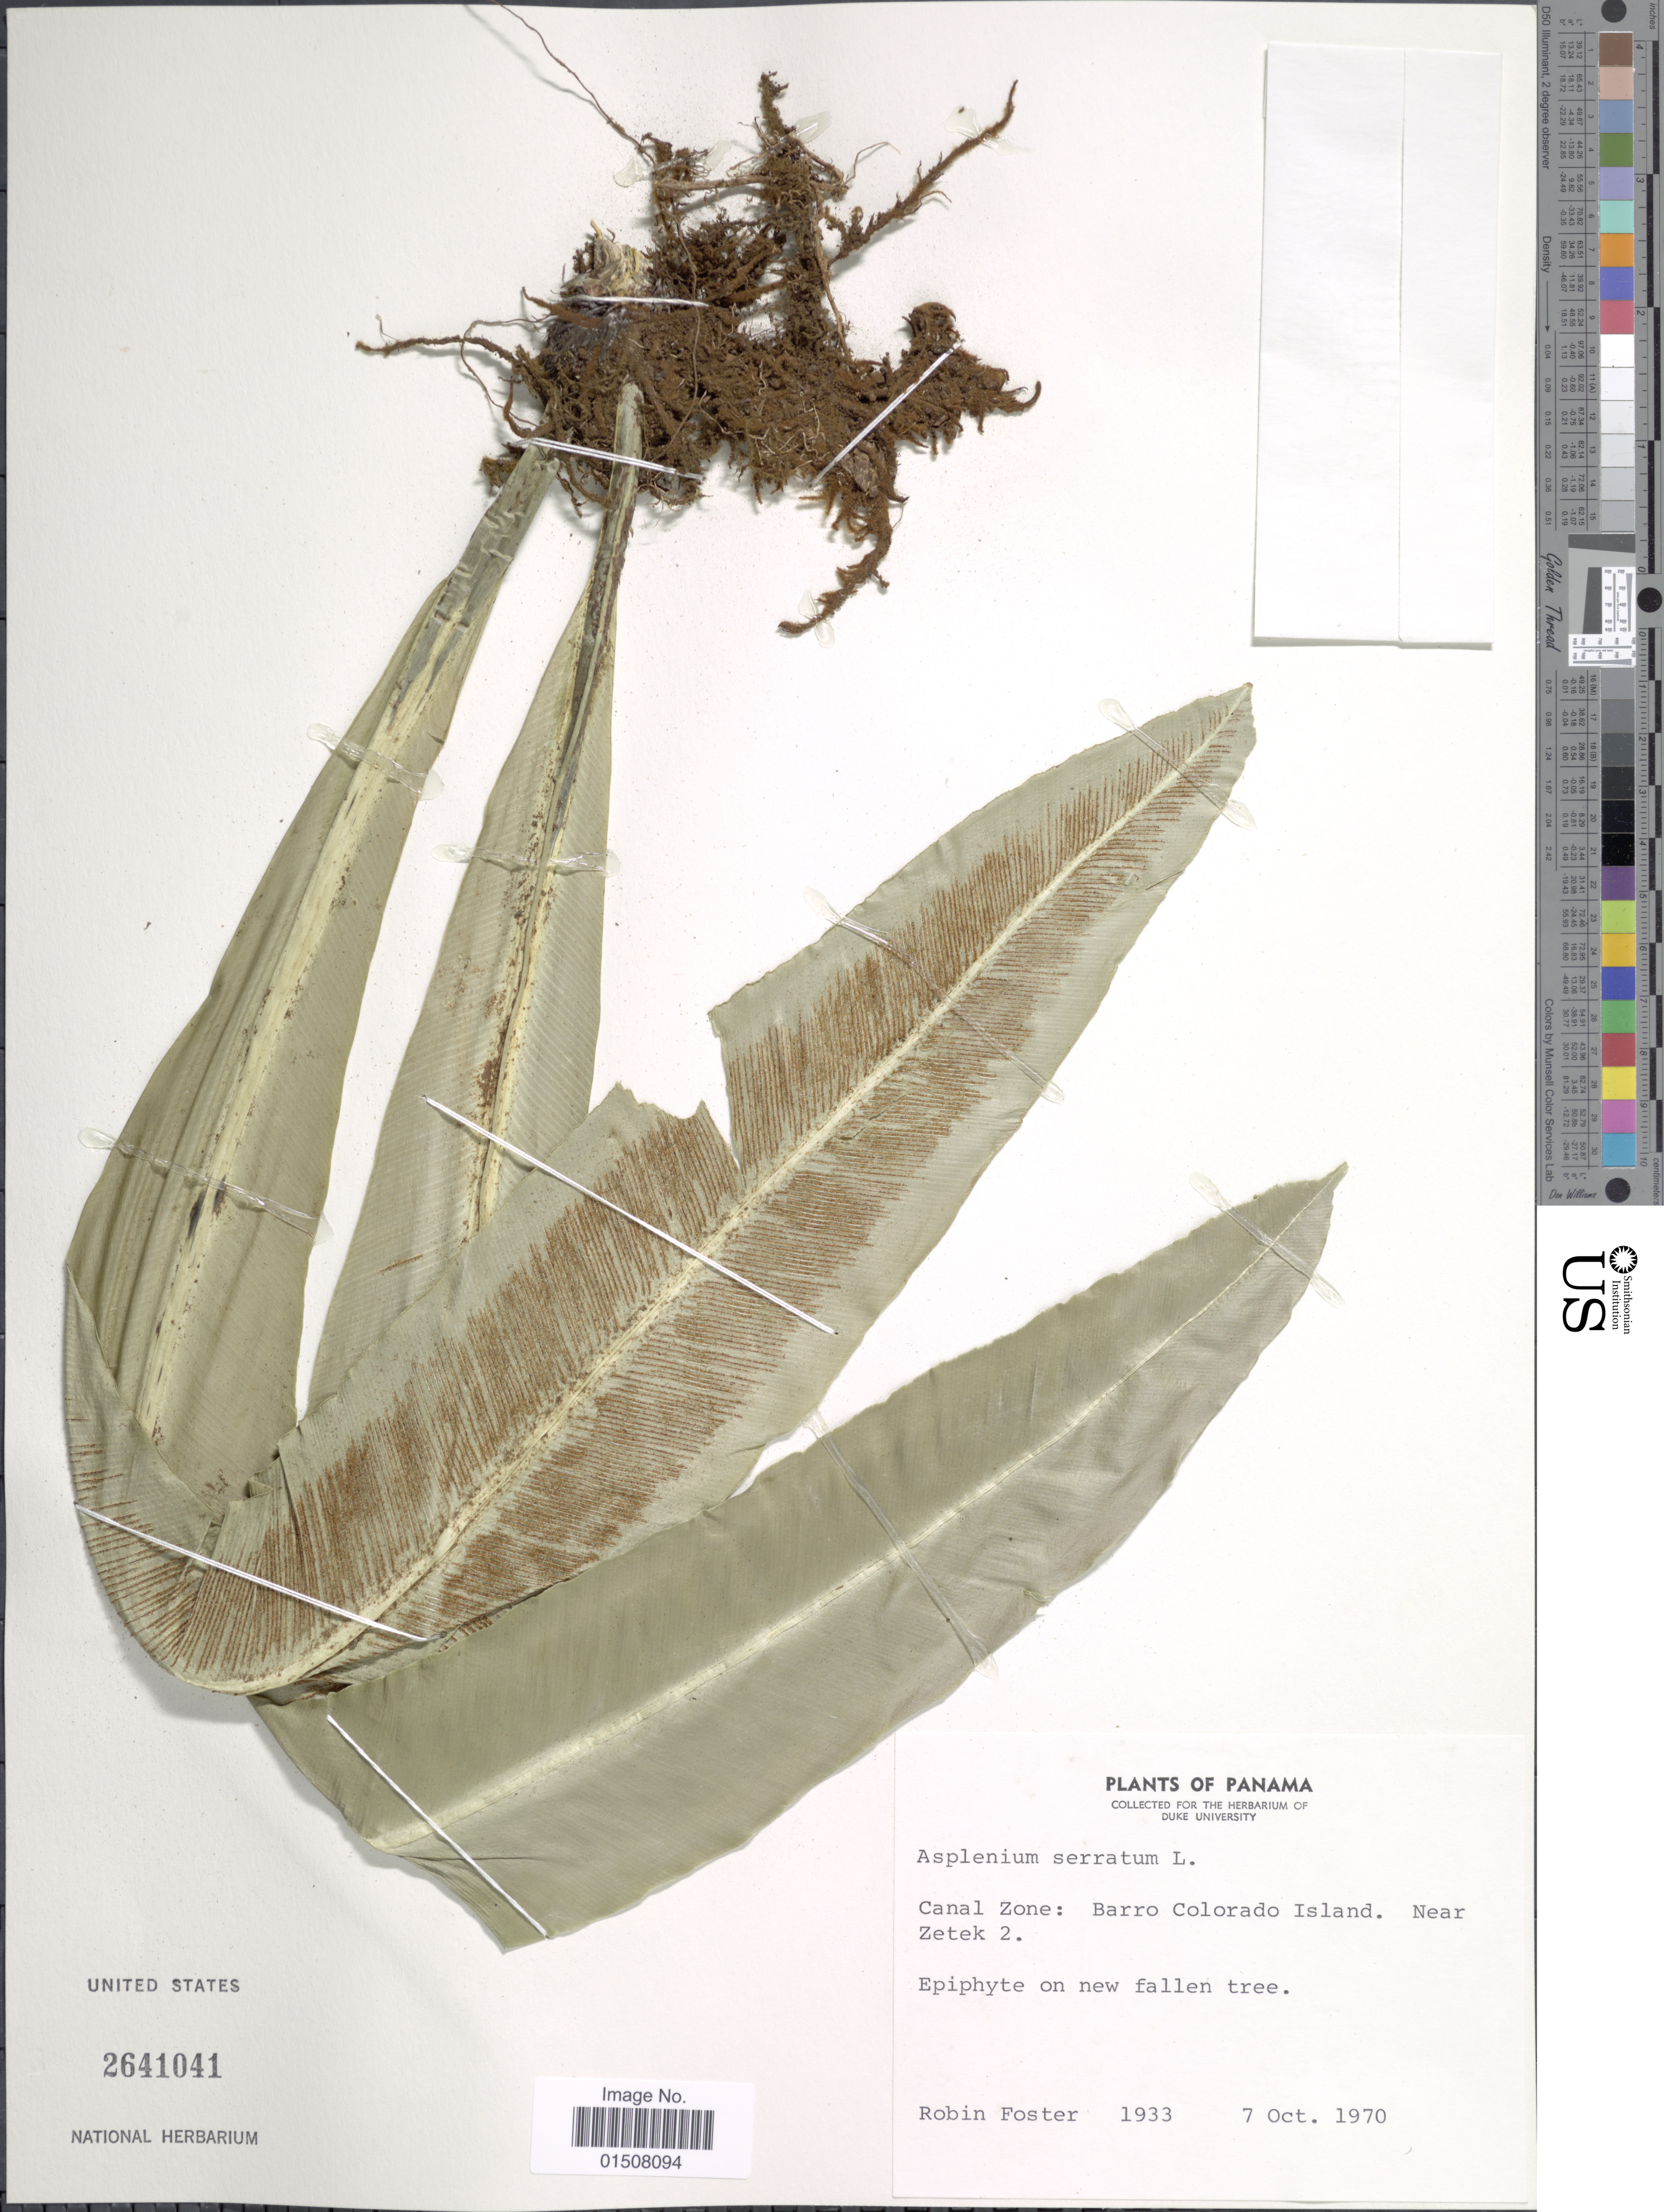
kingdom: Plantae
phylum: Tracheophyta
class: Polypodiopsida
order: Polypodiales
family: Aspleniaceae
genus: Asplenium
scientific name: Asplenium serratum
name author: L.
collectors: R. B. Foster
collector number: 1933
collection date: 1970-10-07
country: Panama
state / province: Panamá Oeste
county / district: Canal Zone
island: Barro Colorado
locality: Canal Zone, Barro Colorado Island, Nar Zetek 2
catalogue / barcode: US 2641041